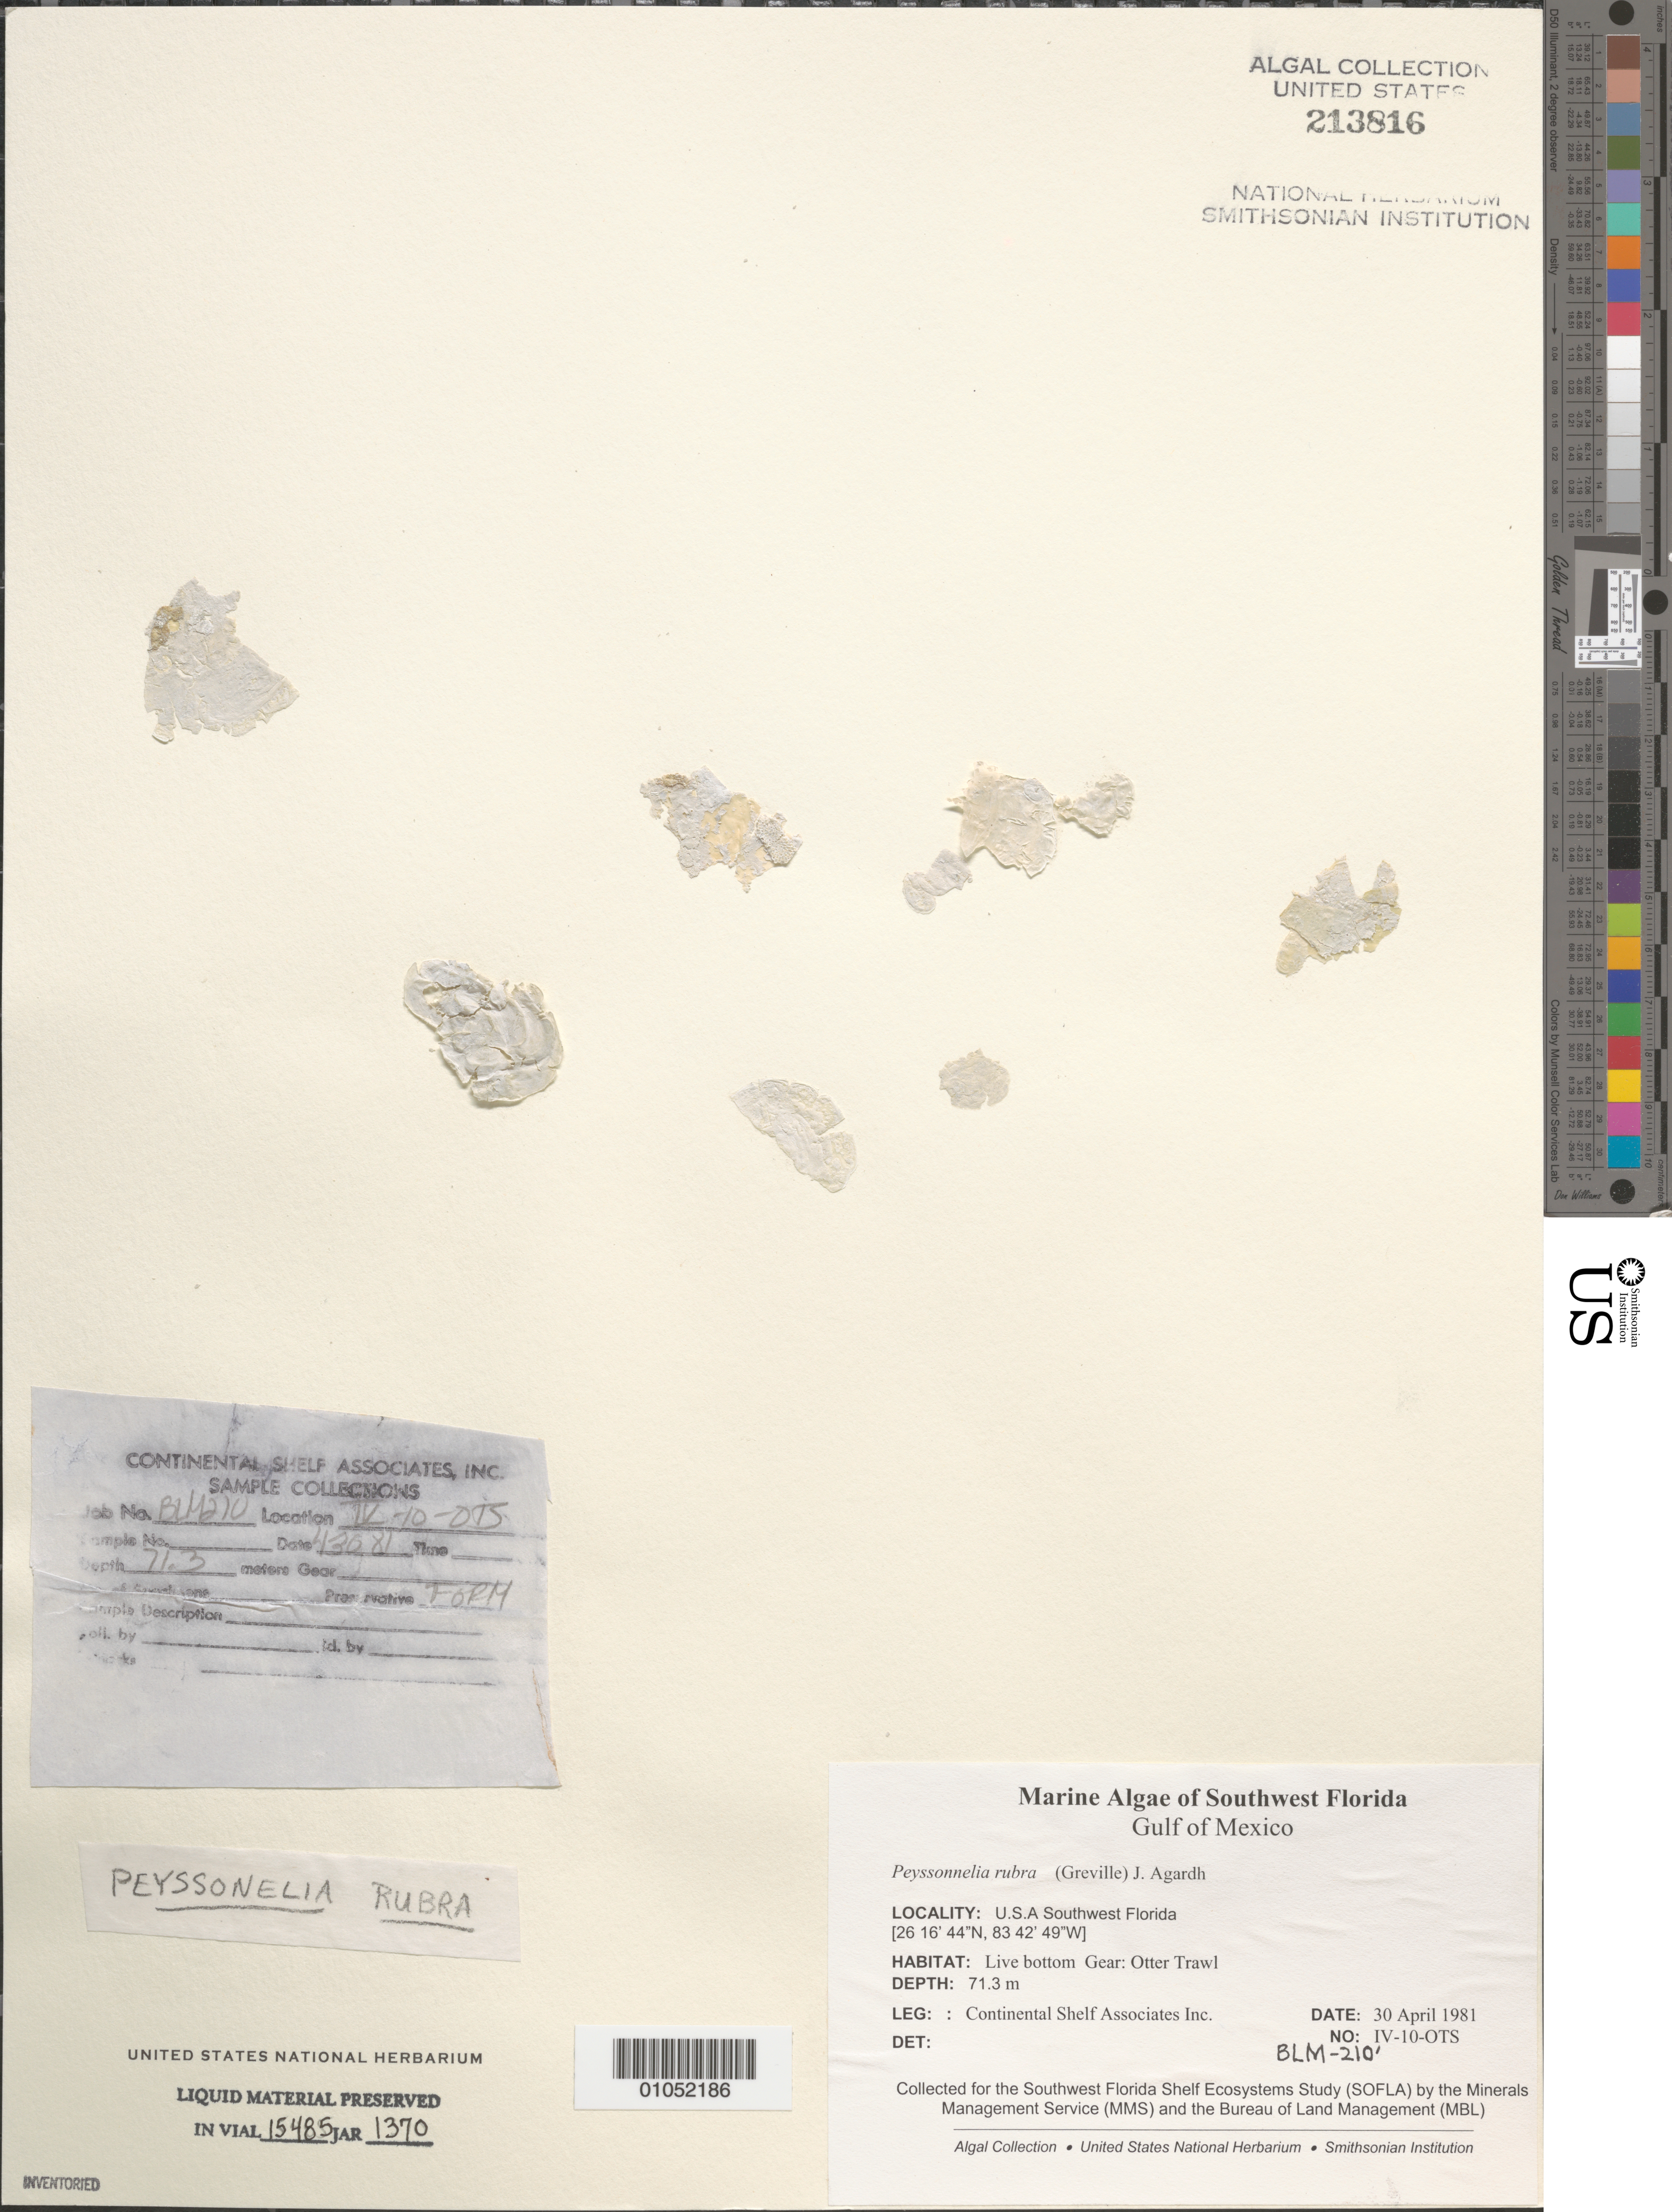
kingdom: Plantae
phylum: Rhodophyta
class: Florideophyceae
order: Peyssonneliales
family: Peyssonneliaceae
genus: Peyssonnelia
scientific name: Peyssonnelia rubra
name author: (Grev.) J. Agardh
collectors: Continental Shelf Associates for the MMS/BLM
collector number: BLM-210-IV-10-OTS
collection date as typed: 30 Apr 1981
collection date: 1981-04-30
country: United States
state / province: Florida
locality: Gulf of Mexico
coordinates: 26 16'44"N, 83 42'49"W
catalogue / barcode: US 213816